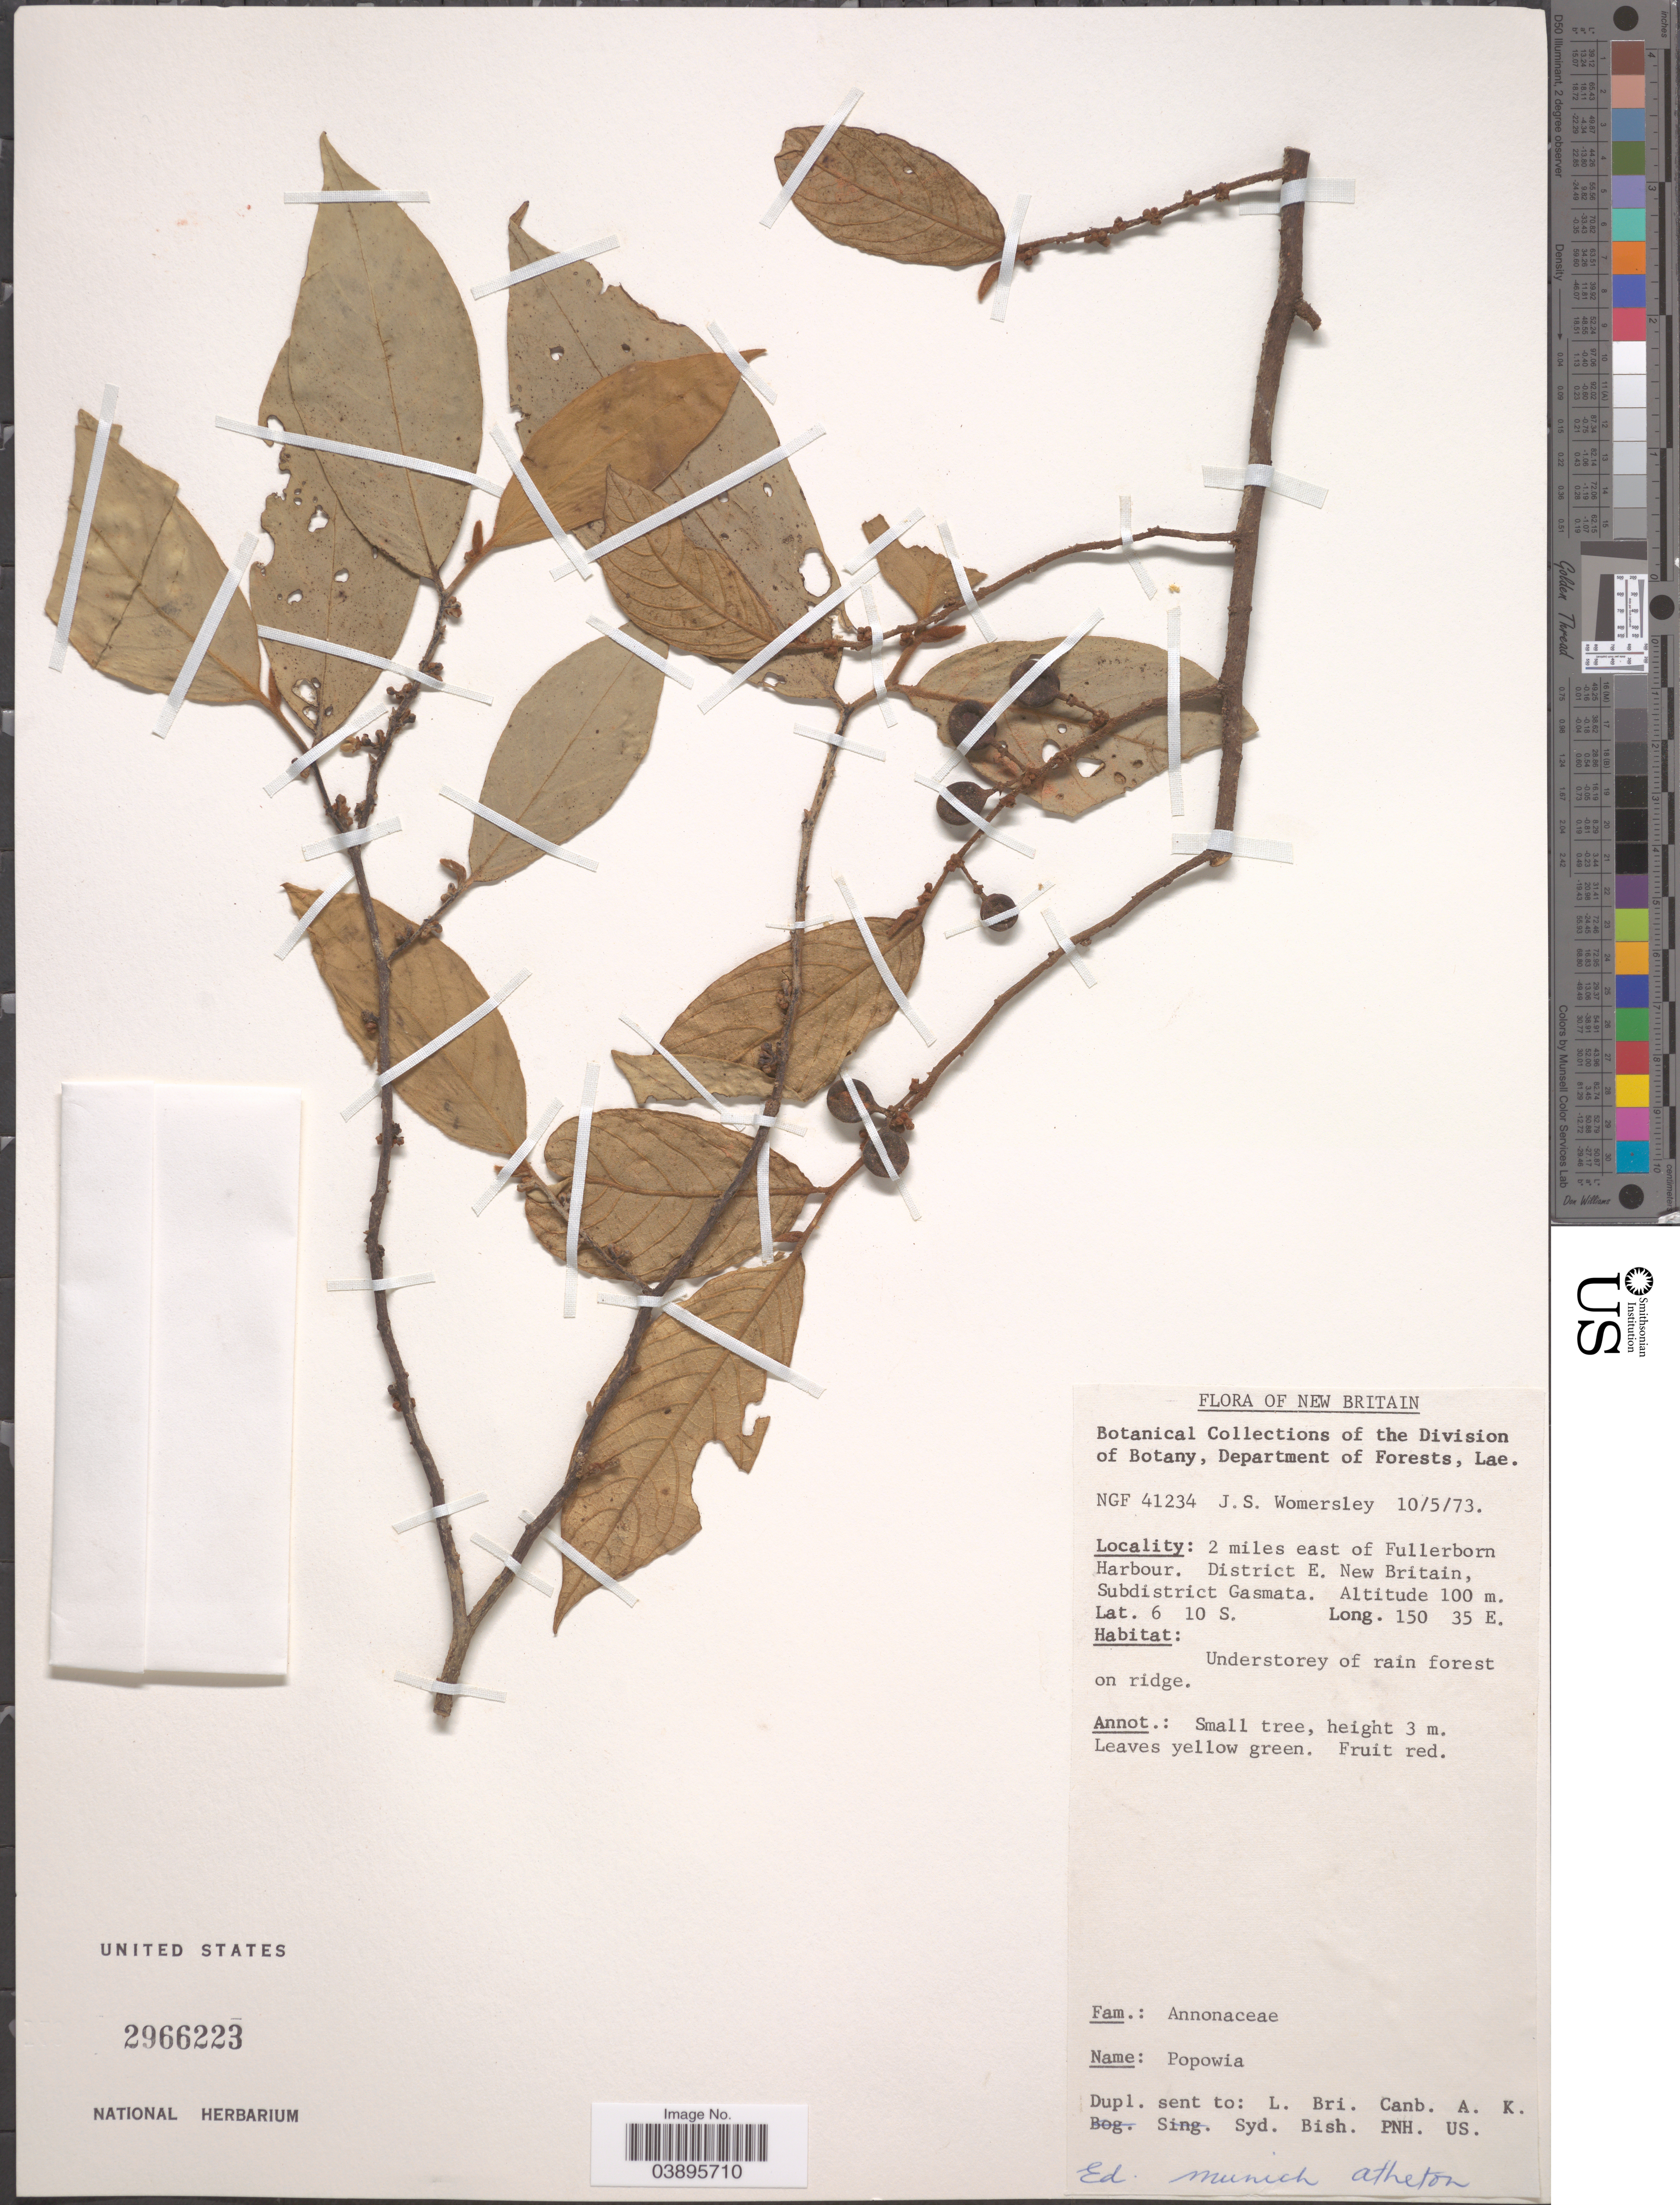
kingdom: Plantae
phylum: Tracheophyta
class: Magnoliopsida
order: Magnoliales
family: Annonaceae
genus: Popowia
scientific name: Popowia sp.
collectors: J. S. Womersley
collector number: NGF 41234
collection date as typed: Transcribed d/m/y: 10/5/73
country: Papua New Guinea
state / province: East New Britain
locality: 2 miles east of Fullerborn Harbour. District E. New Britain, Subdistrict Gasmata.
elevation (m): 100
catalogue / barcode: US 2966223